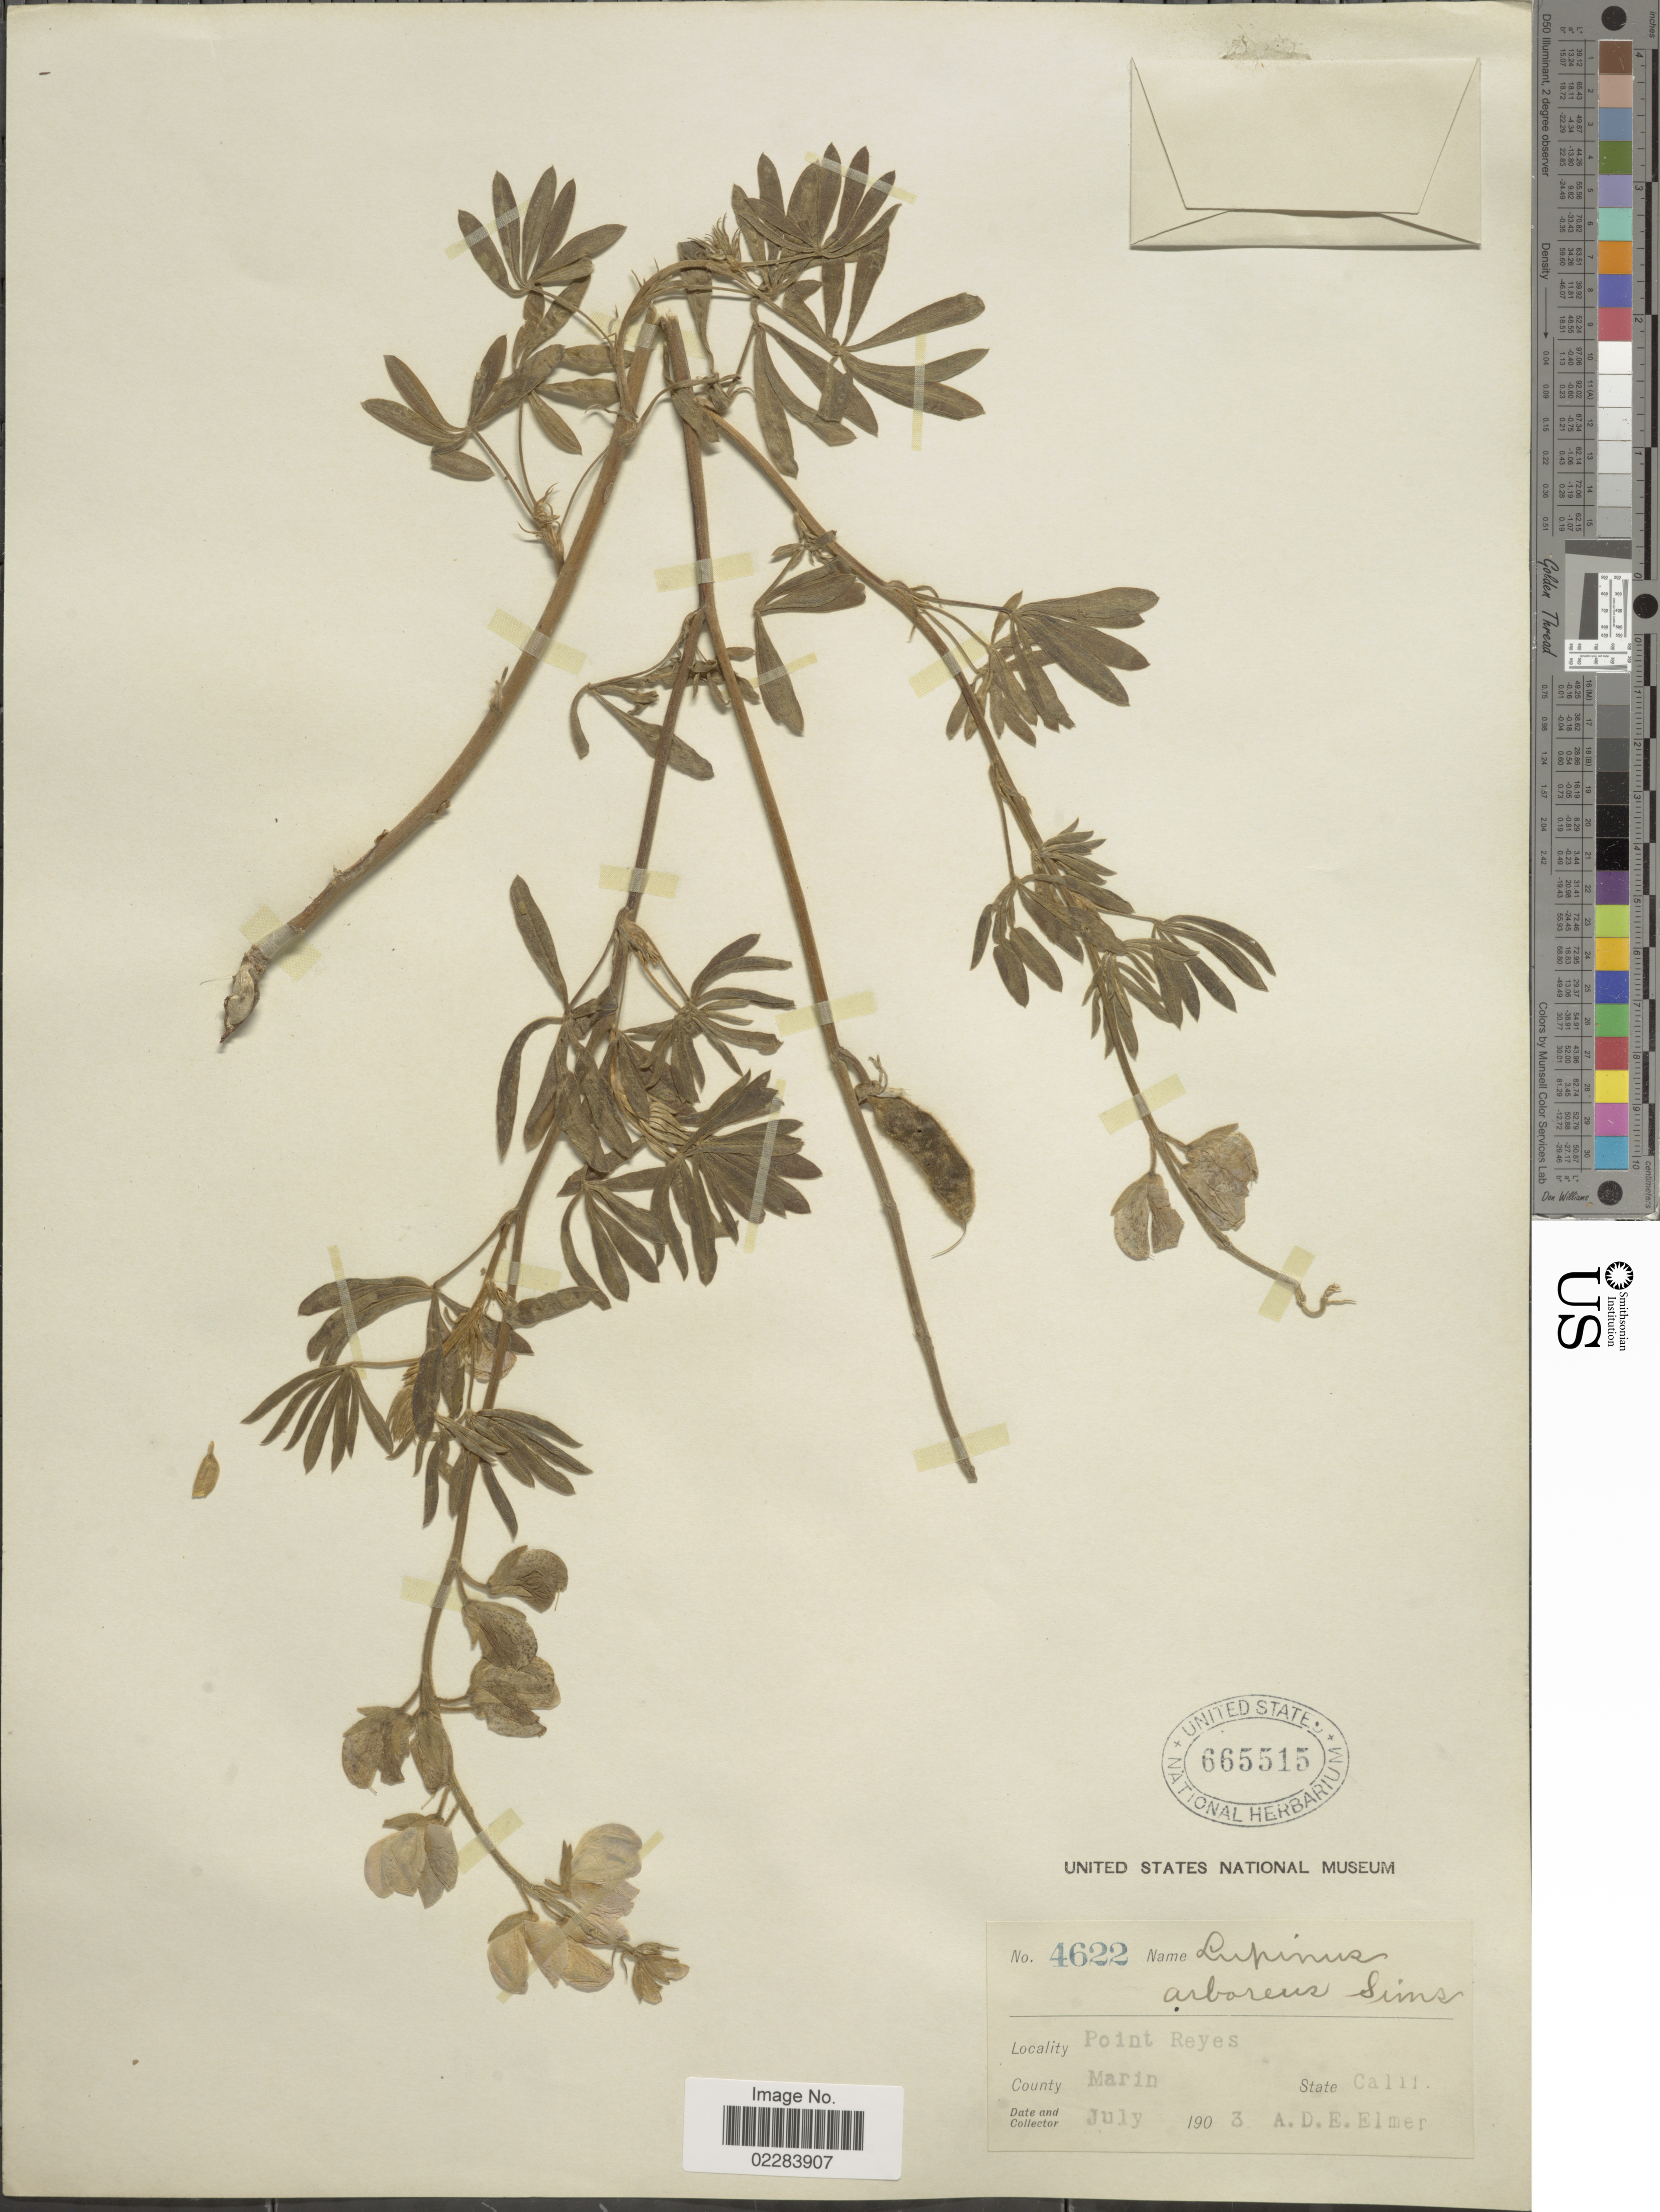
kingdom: Plantae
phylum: Tracheophyta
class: Magnoliopsida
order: Fabales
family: Fabaceae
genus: Lupinus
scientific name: Lupinus arboreus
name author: Sims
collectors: A. D. E. Elmer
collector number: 4622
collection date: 1903-07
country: United States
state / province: California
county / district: Marin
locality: Point Reyes, County Marin. Calif.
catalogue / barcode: US 665515